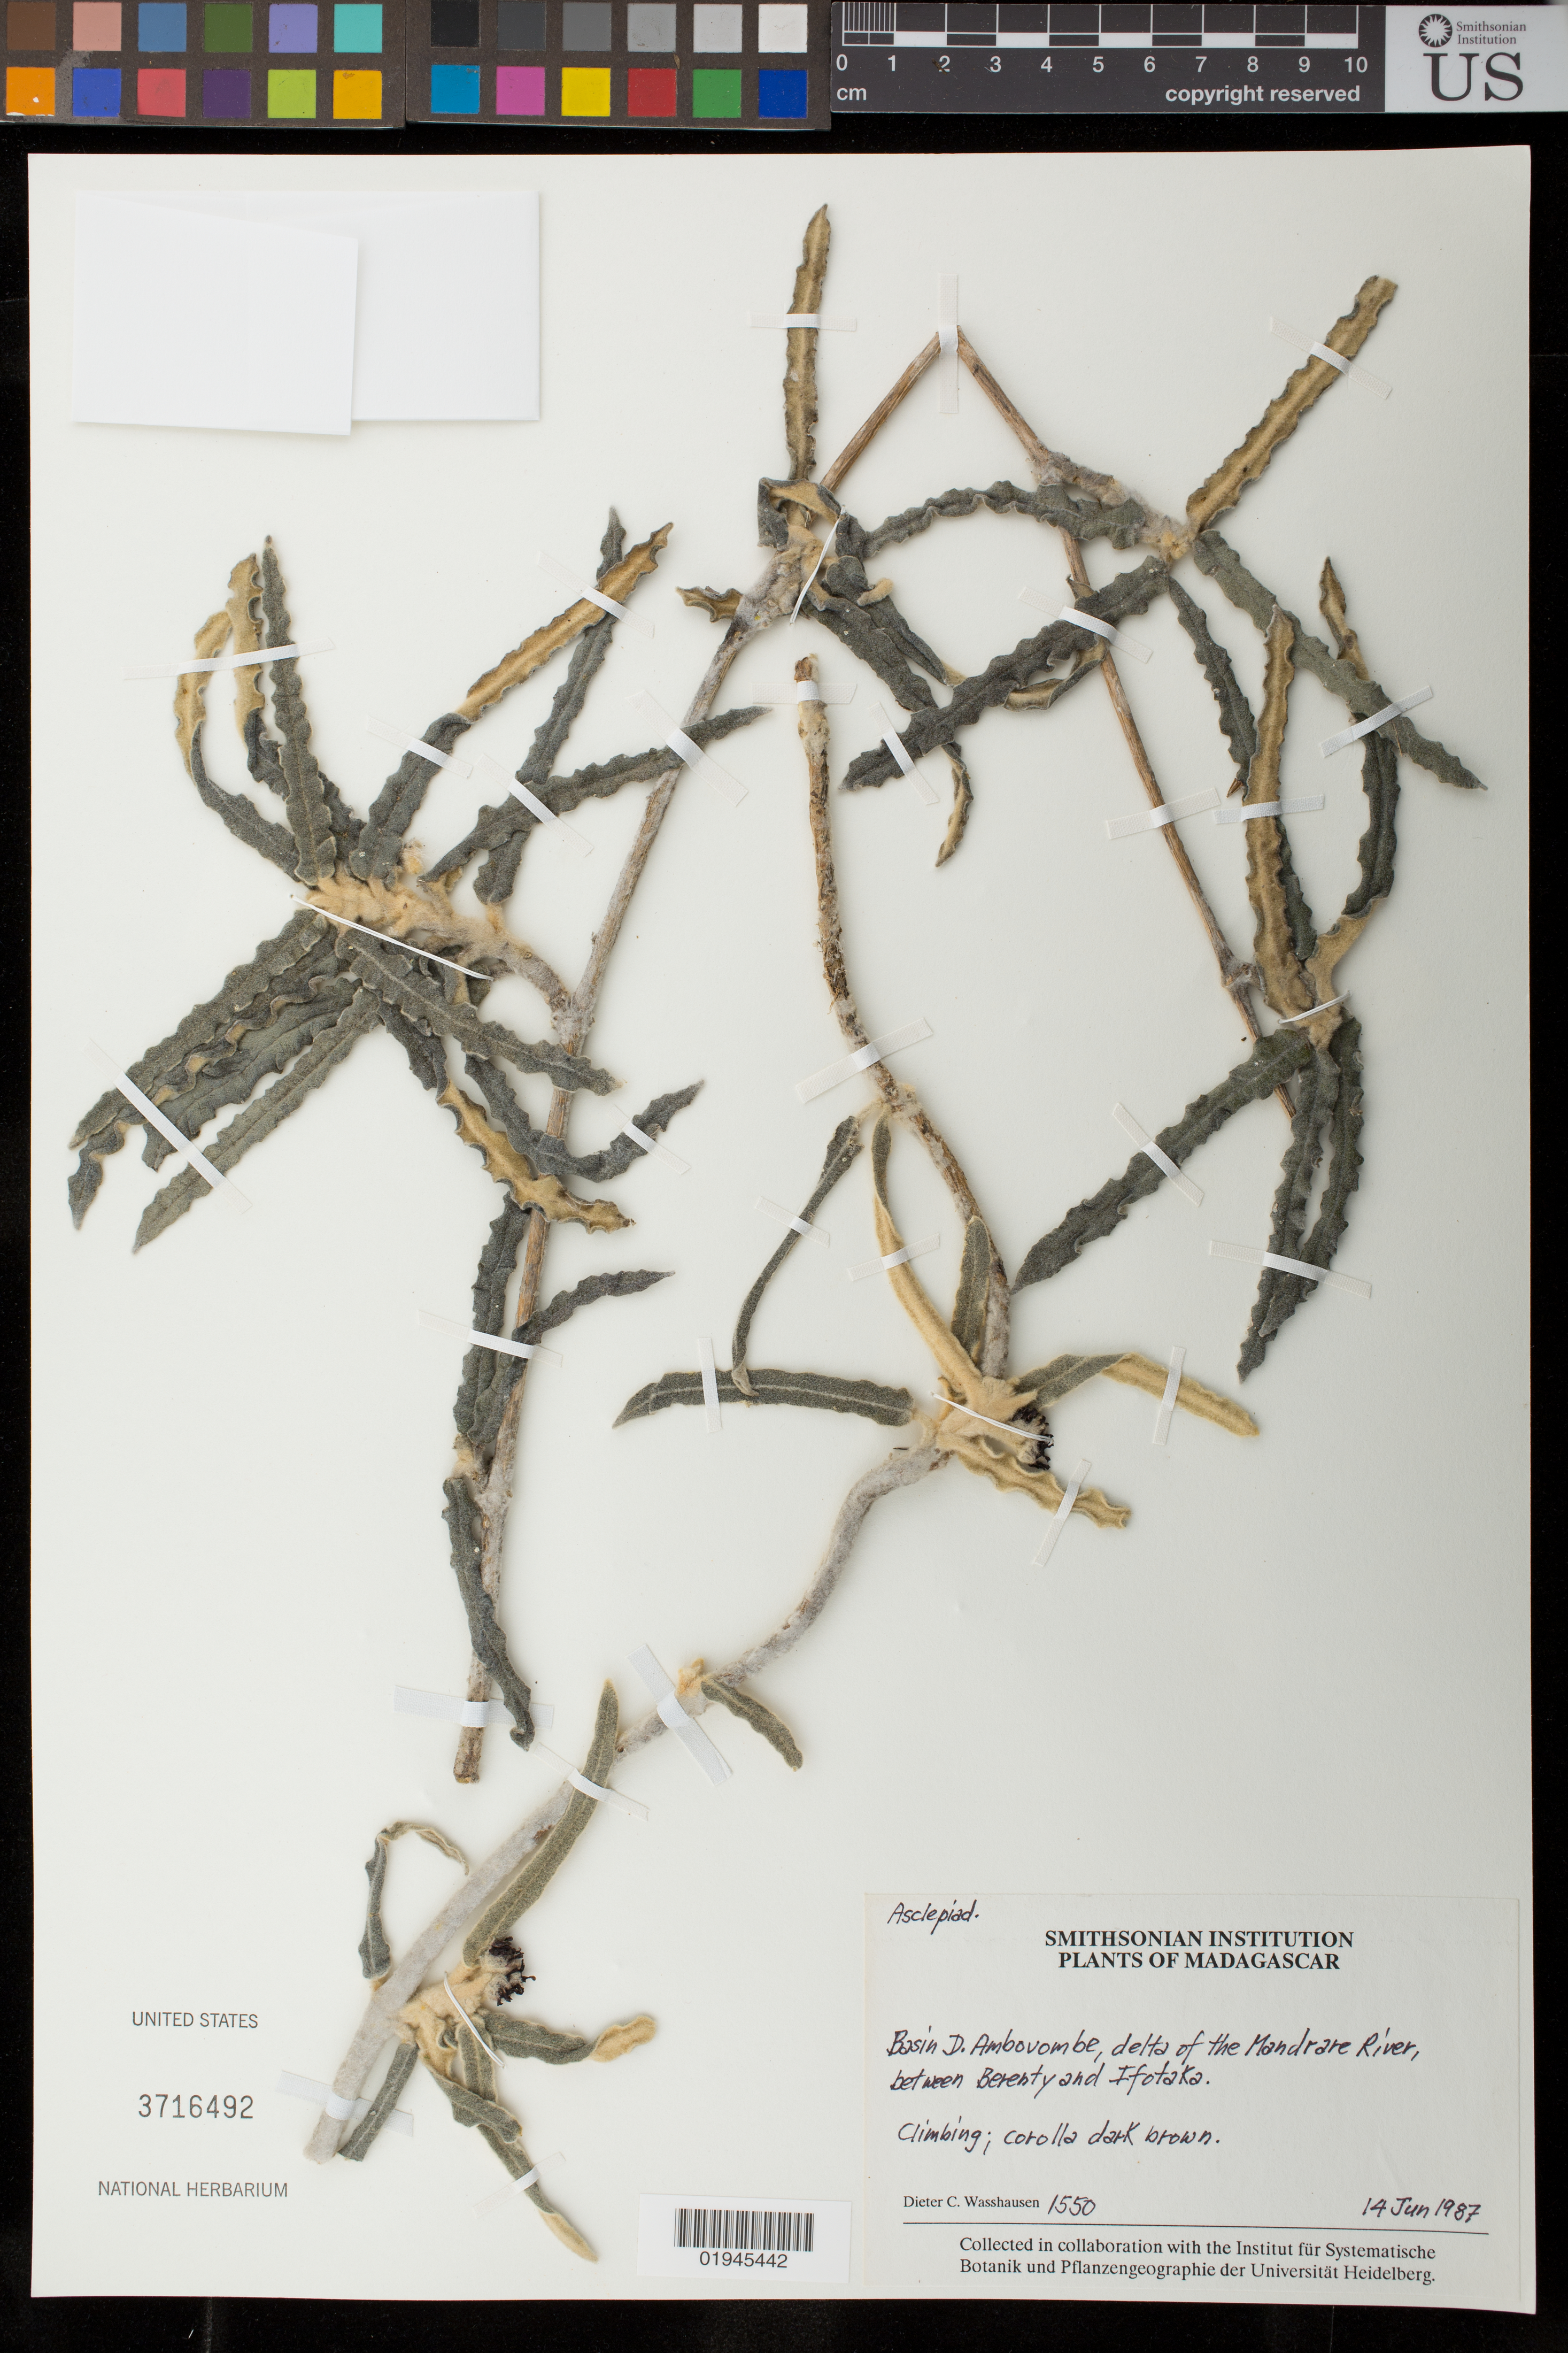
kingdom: Plantae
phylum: Tracheophyta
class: Magnoliopsida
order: Gentianales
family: Apocynaceae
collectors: D. C. Wasshausen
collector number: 1550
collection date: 1987-06-14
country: Madagascar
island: Madagascar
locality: Basin D. Ambovombe, delta of the Mandrare River, between Berenty and Ifotaka.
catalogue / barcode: US 3716492